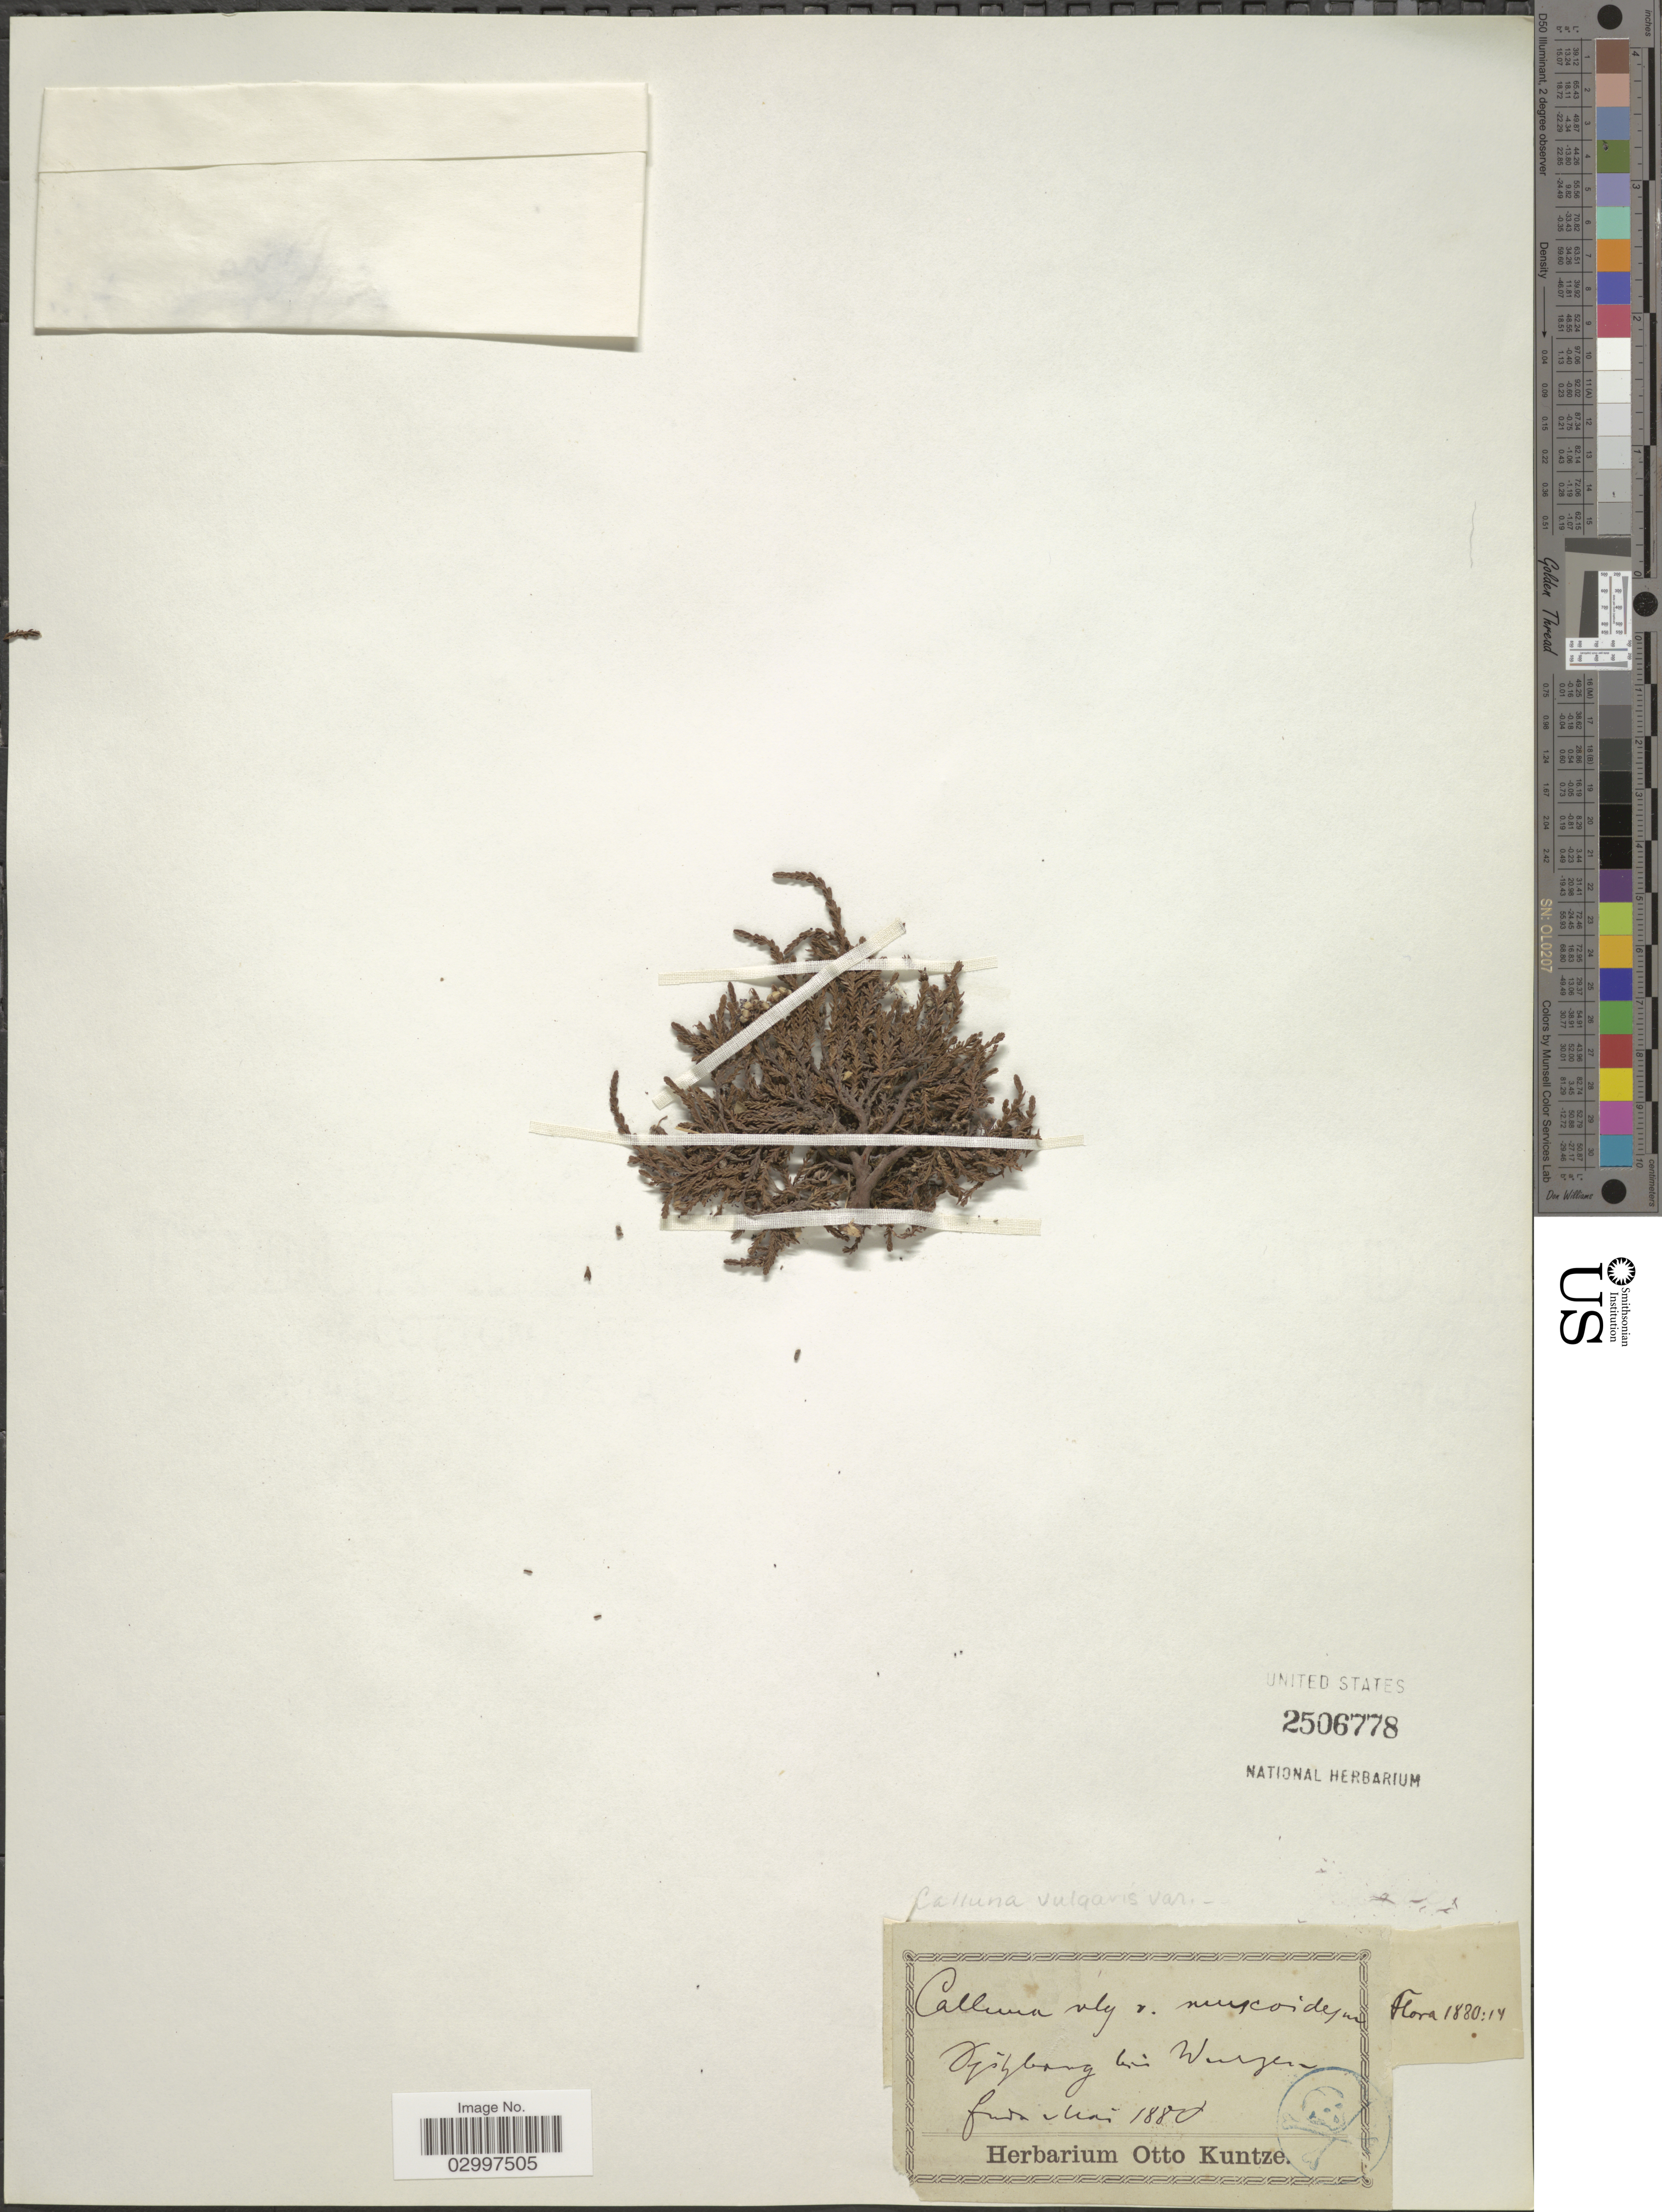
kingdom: Plantae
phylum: Tracheophyta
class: Magnoliopsida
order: Ericales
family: Ericaceae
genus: Calluna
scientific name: Calluna vulgaris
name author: (L.) Hull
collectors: ex herb. Otto Kuntze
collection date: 1880-05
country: Germany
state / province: Sachsen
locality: Ogshborg bei Wurzen.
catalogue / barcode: US 2506778